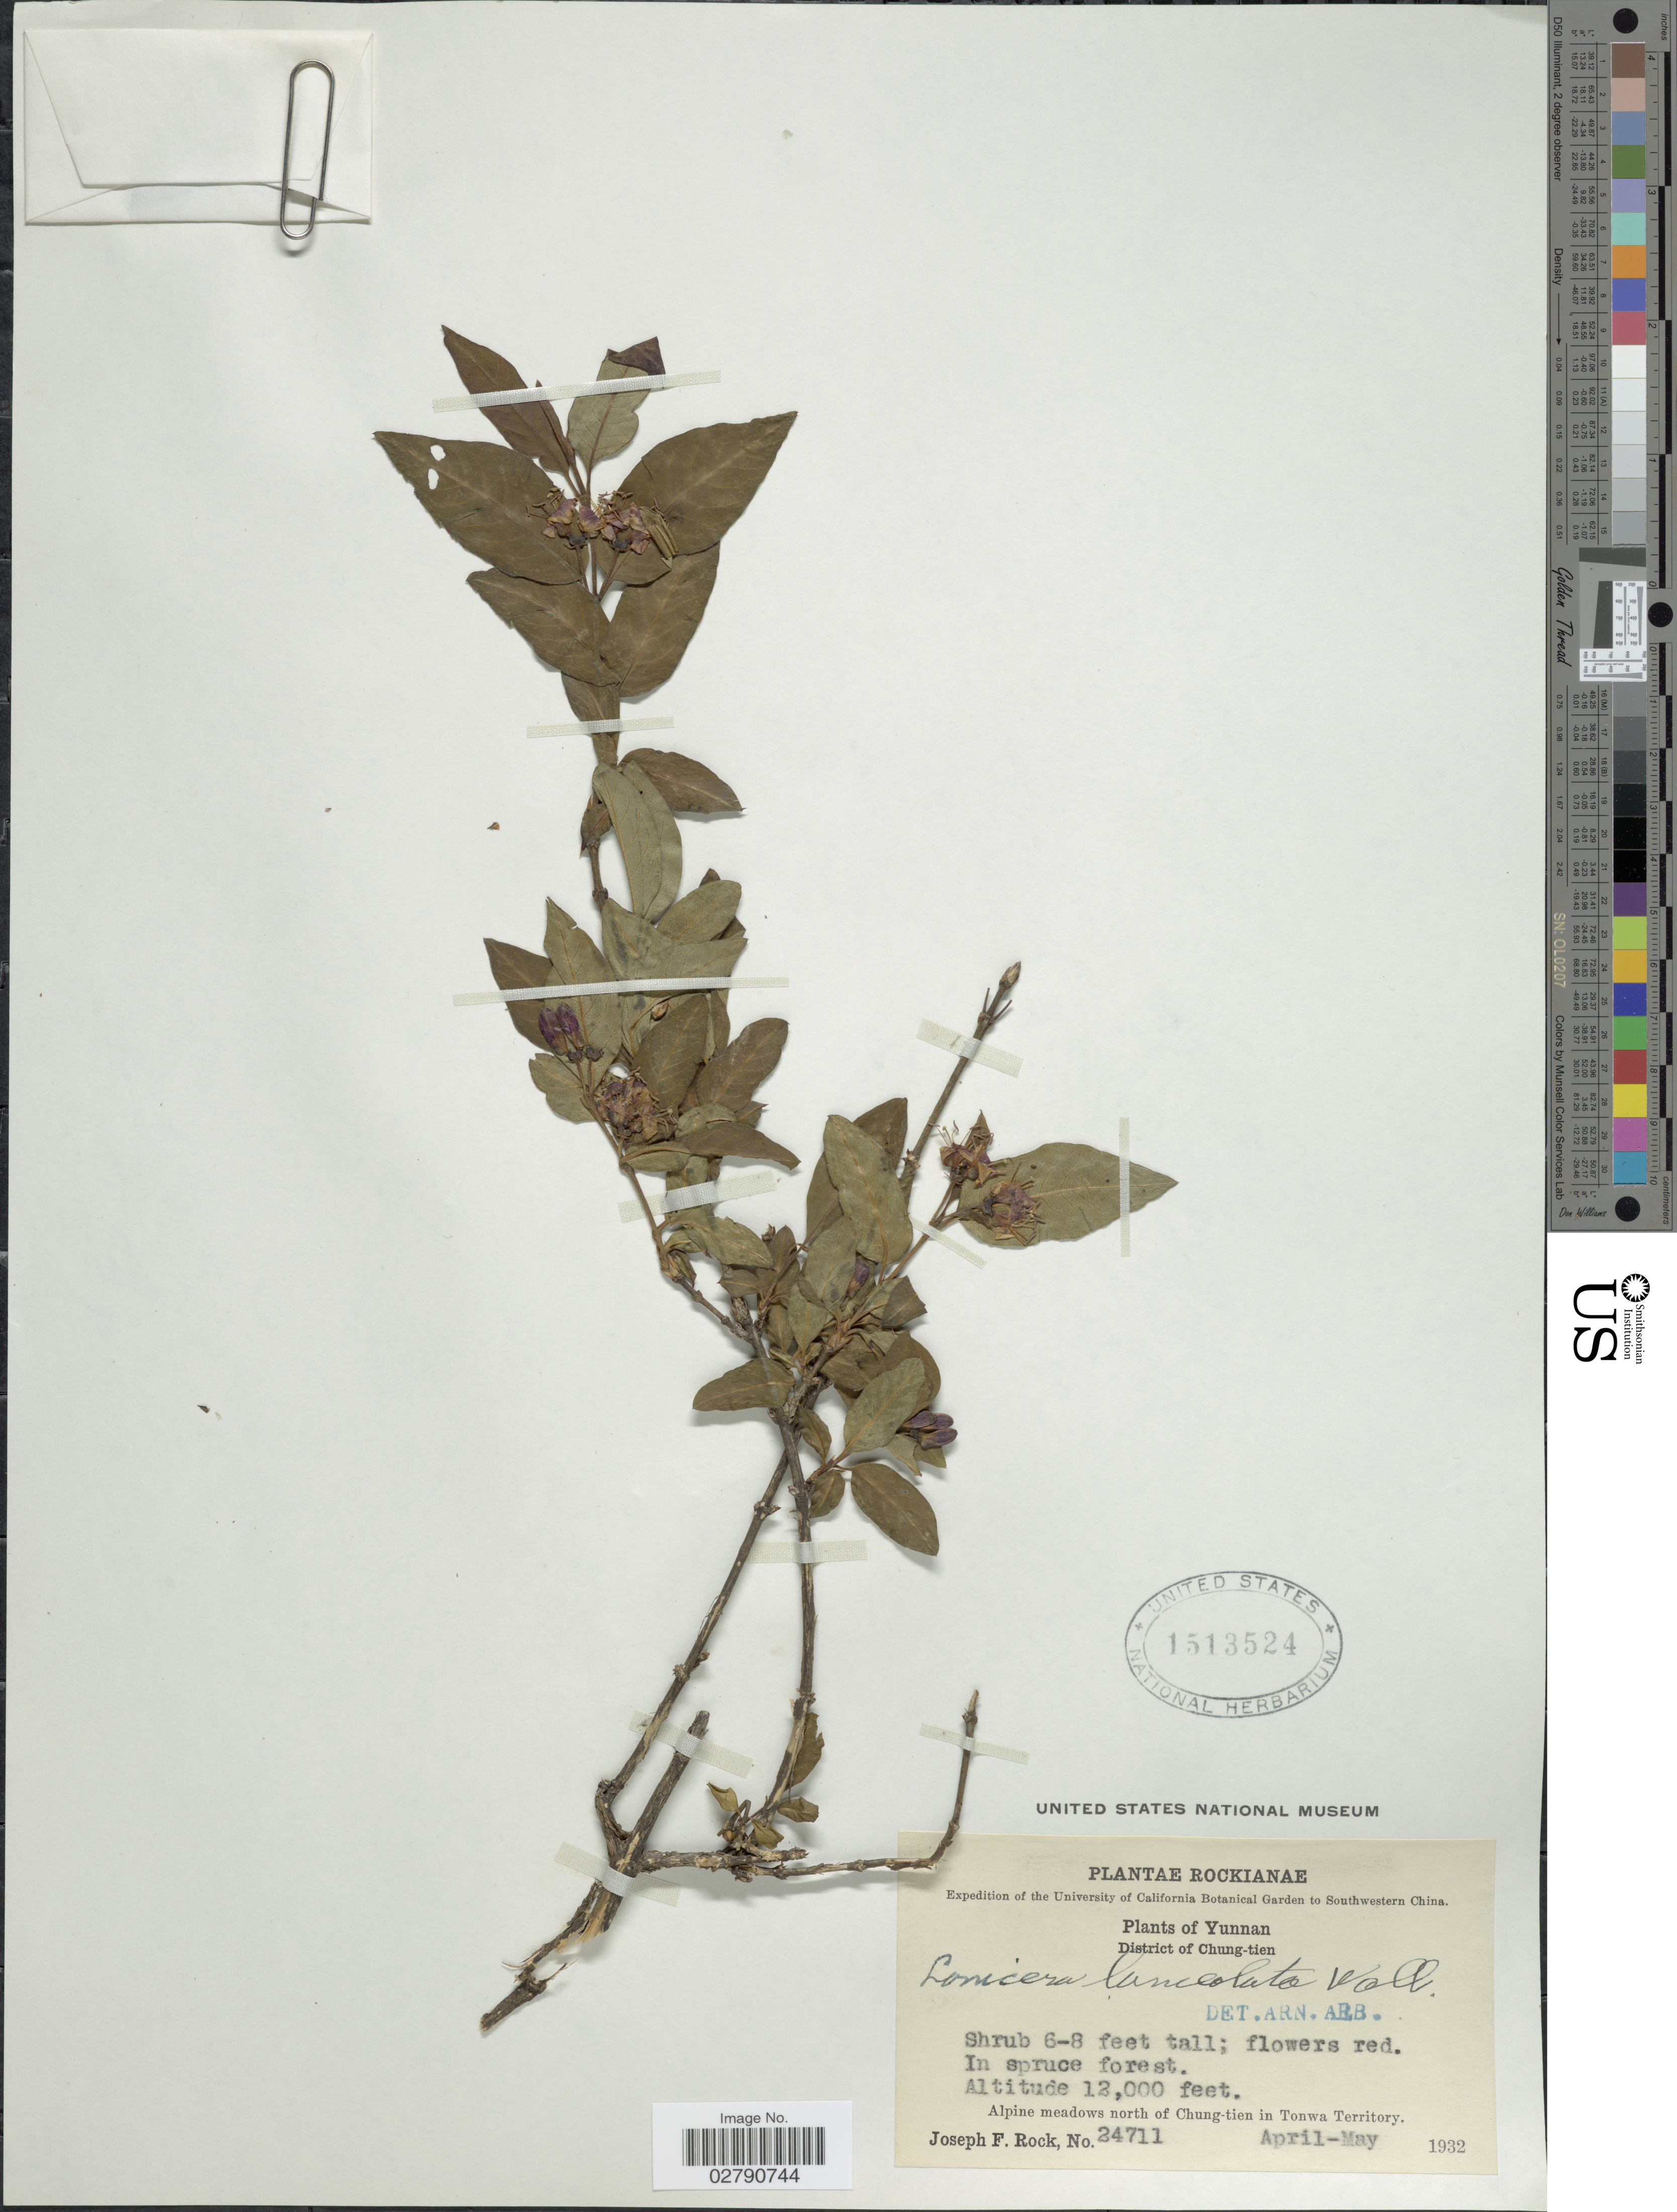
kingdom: Plantae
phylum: Tracheophyta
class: Magnoliopsida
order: Dipsacales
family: Caprifoliaceae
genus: Lonicera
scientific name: Lonicera lanceolata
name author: Wall.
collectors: J. F. Rock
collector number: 24711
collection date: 1932-04/1932-05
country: China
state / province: Yunnan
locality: District of Chung-tien. Alpine meadow north of Chung-tien in Tonwa Territory.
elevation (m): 3658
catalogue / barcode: US 1513524